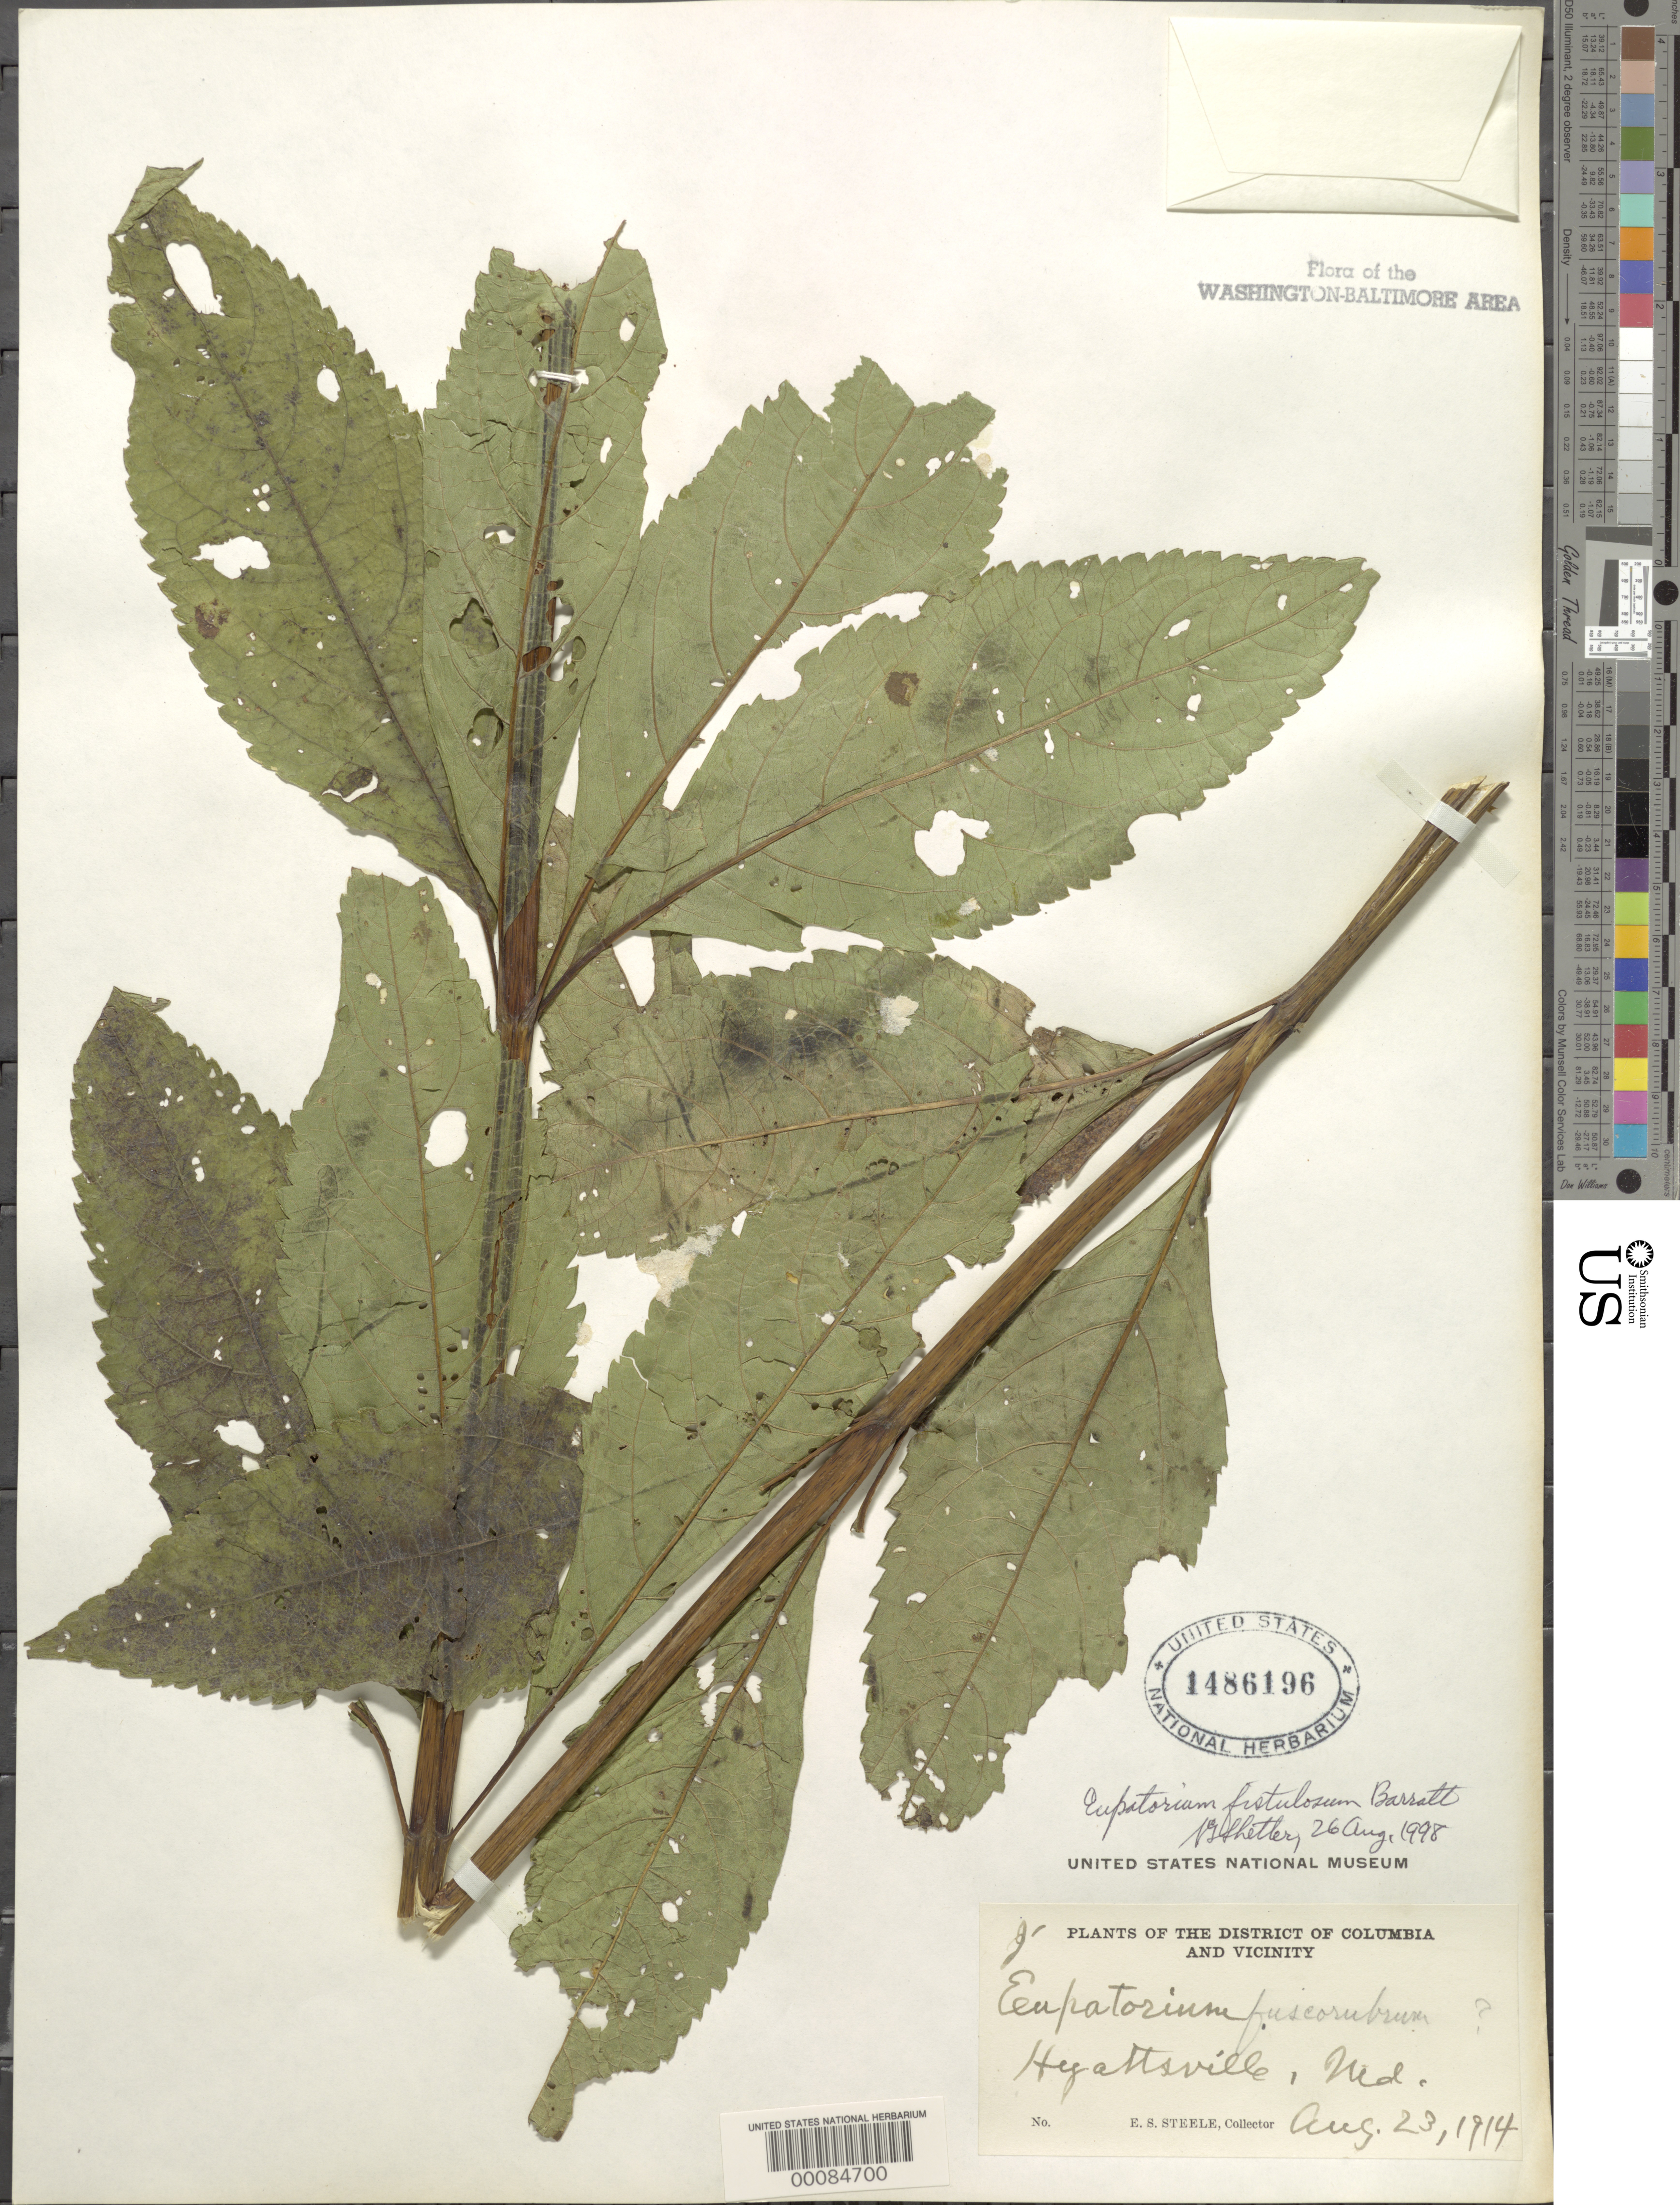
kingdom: Plantae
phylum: Tracheophyta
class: Magnoliopsida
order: Asterales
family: Asteraceae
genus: Eupatorium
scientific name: Eupatorium fistulosum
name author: Barratt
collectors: E. Steele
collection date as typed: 23 Aug 1914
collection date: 1914-08-23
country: United States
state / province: Maryland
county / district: Prince George's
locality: Hyattsville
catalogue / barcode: US 1486196